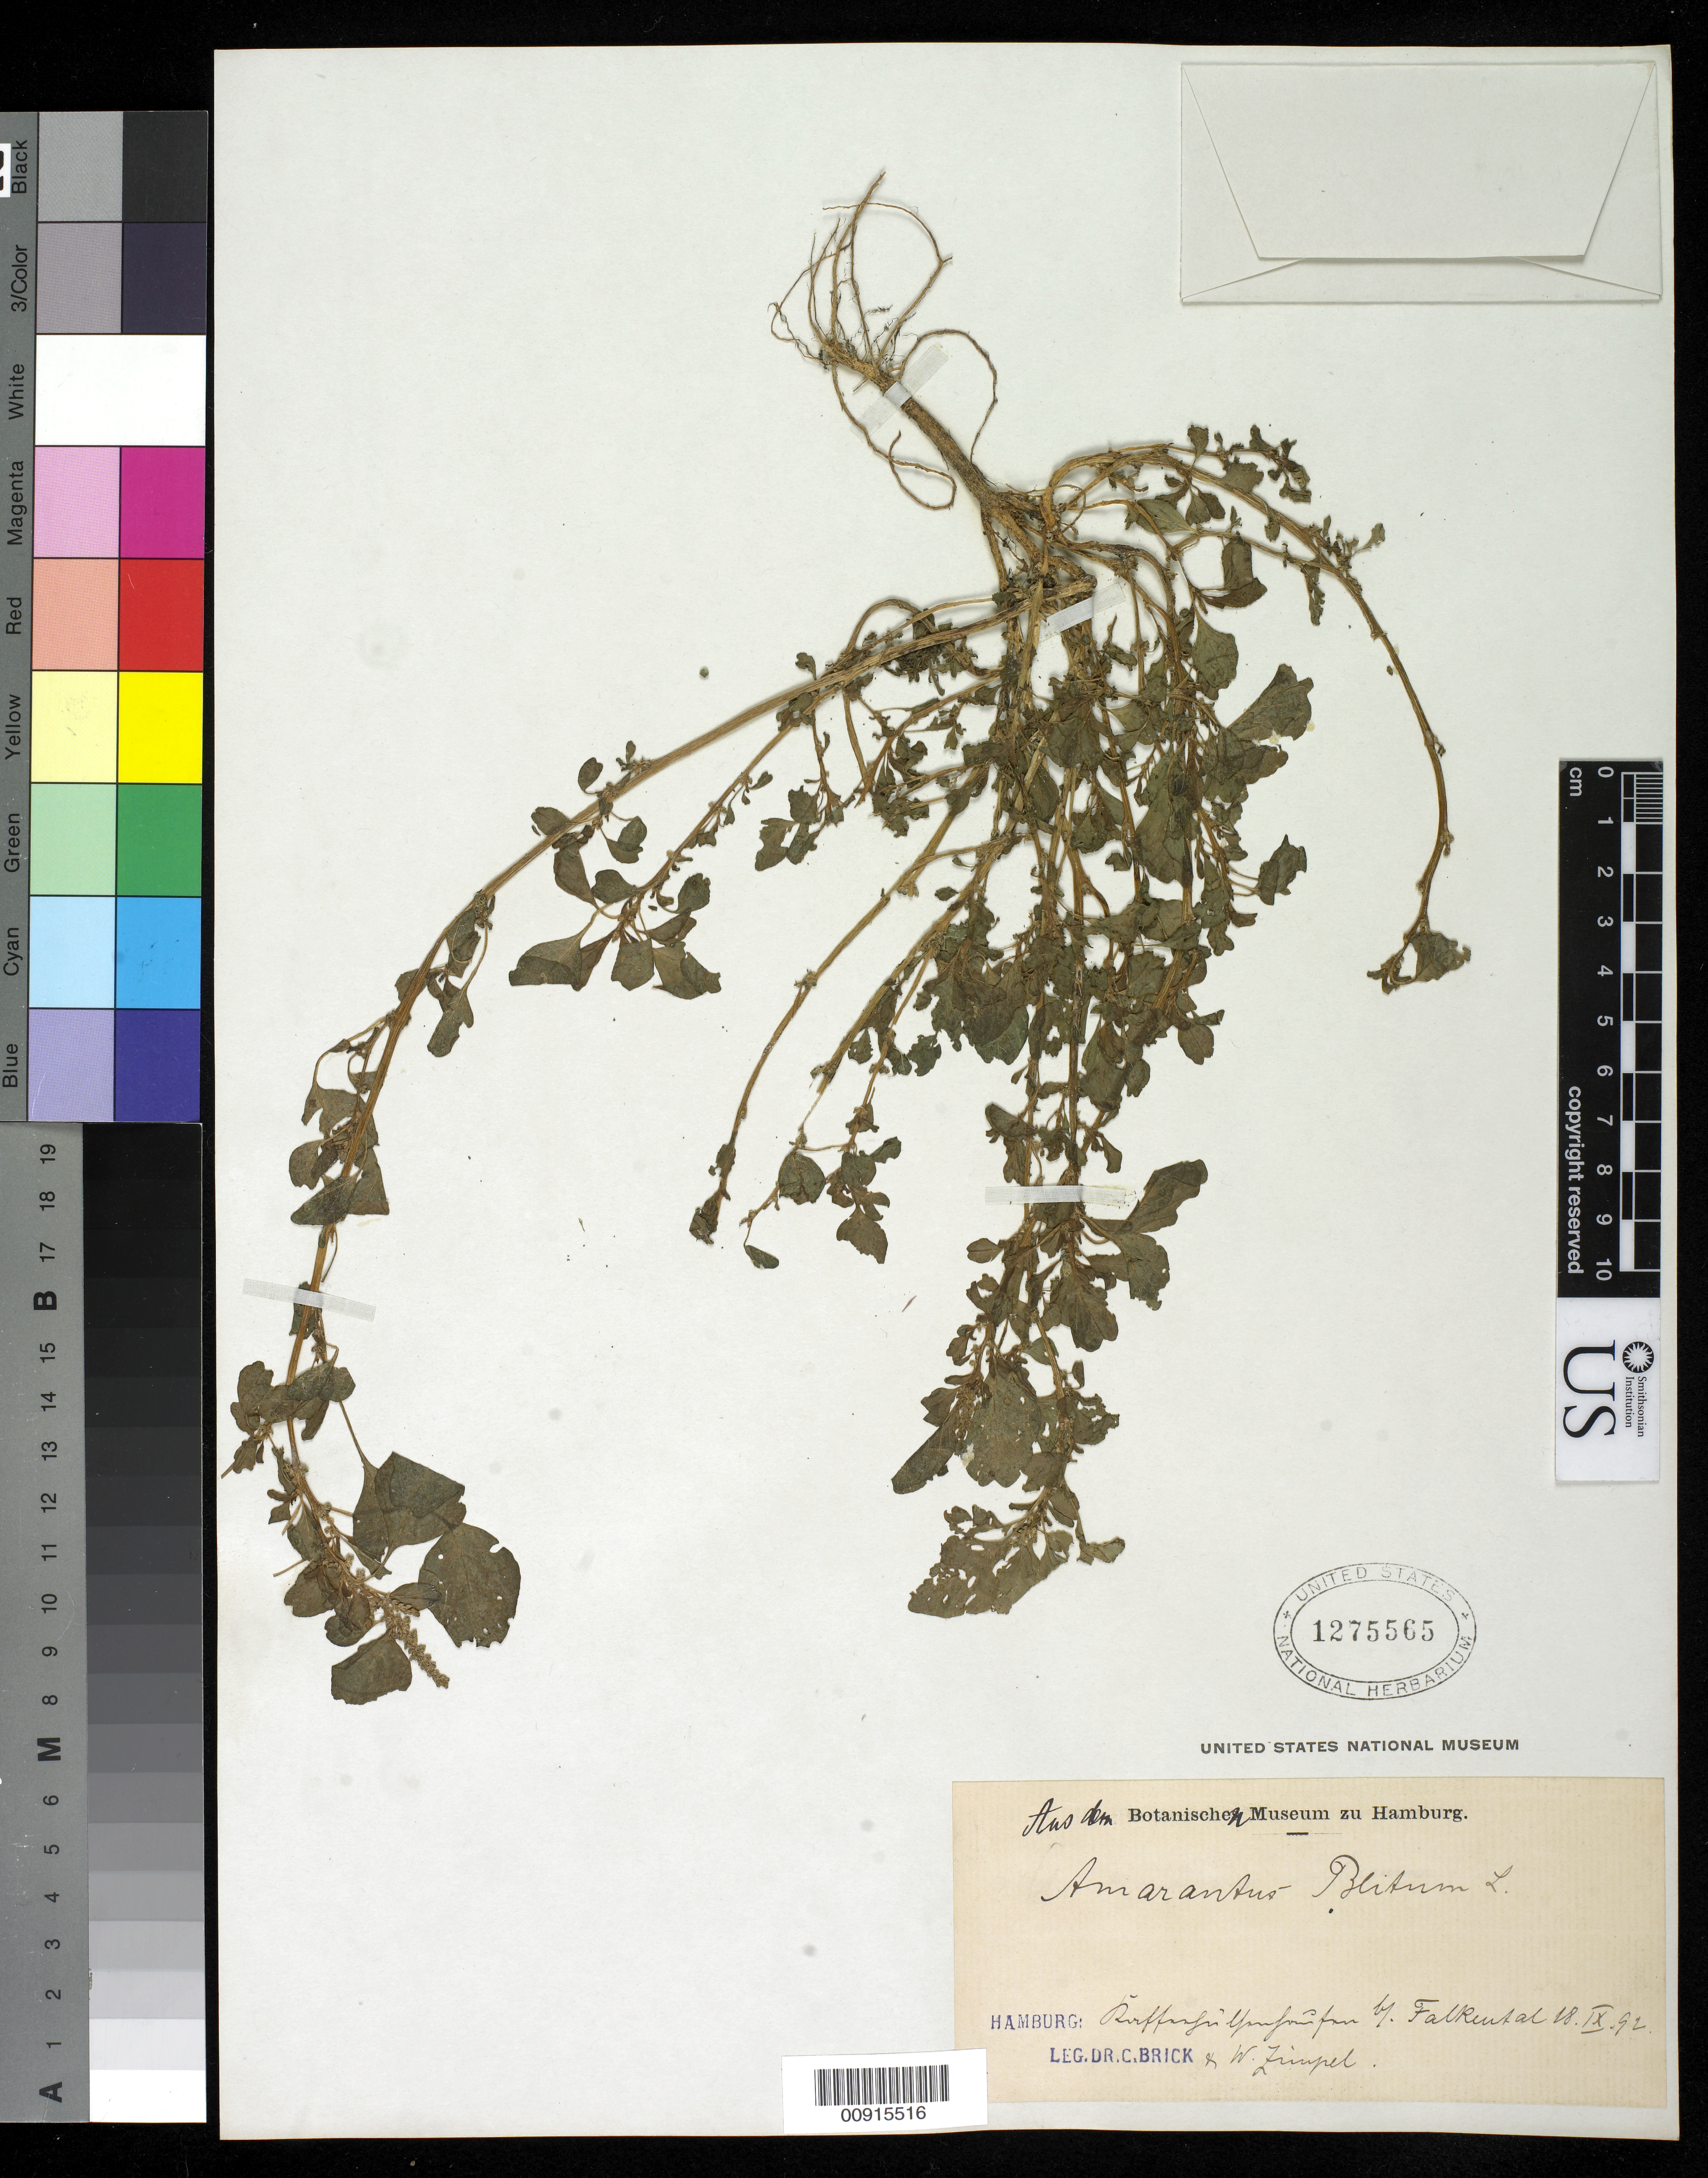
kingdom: Plantae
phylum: Tracheophyta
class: Magnoliopsida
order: Caryophyllales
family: Amaranthaceae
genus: Amaranthus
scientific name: Amaranthus blitum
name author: L.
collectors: C. Brick & A. Zimpel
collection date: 1892-09-18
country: Germany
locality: Hamberg, Falkuital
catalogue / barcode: US 1275565